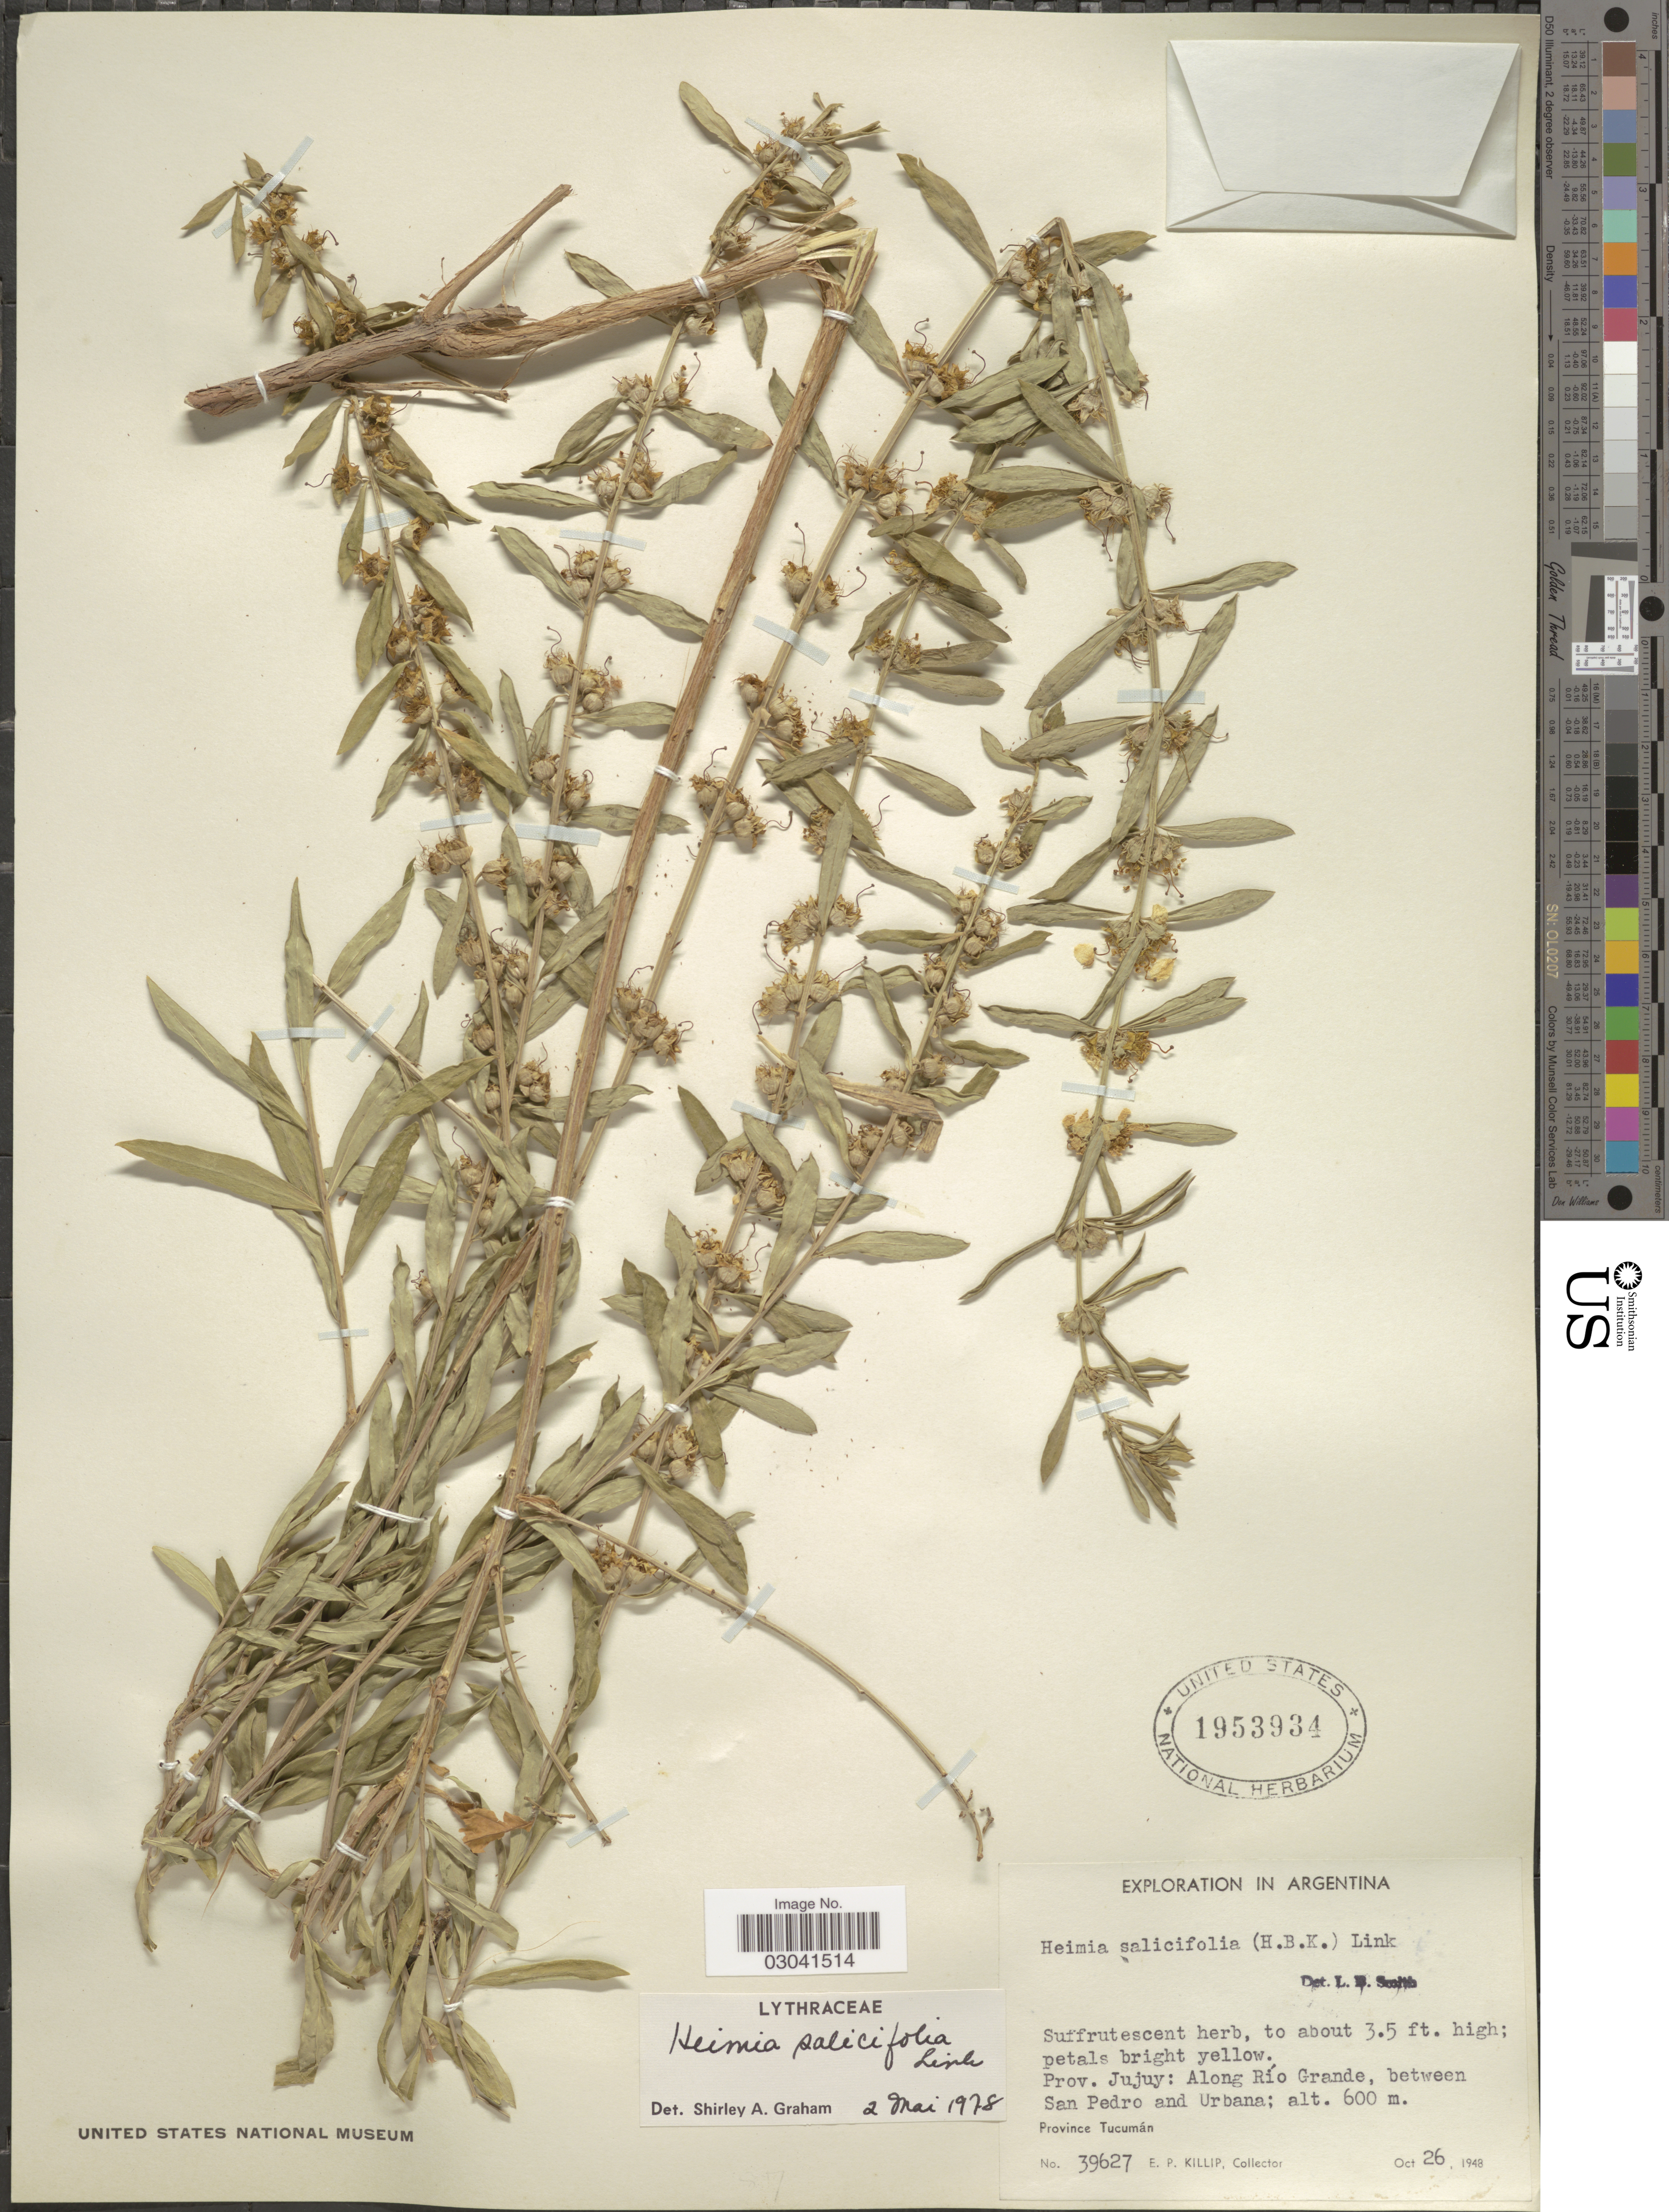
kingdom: Plantae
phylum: Tracheophyta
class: Magnoliopsida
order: Myrtales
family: Lythraceae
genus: Heimia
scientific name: Heimia salicifolia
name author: Link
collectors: E. P. Killip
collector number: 39627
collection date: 1948-10-26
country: Argentina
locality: Prov. Jujuy: Along Río Grande, between San Pedro and Urbana. Province Tucumán.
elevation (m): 600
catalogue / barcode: US 1953934